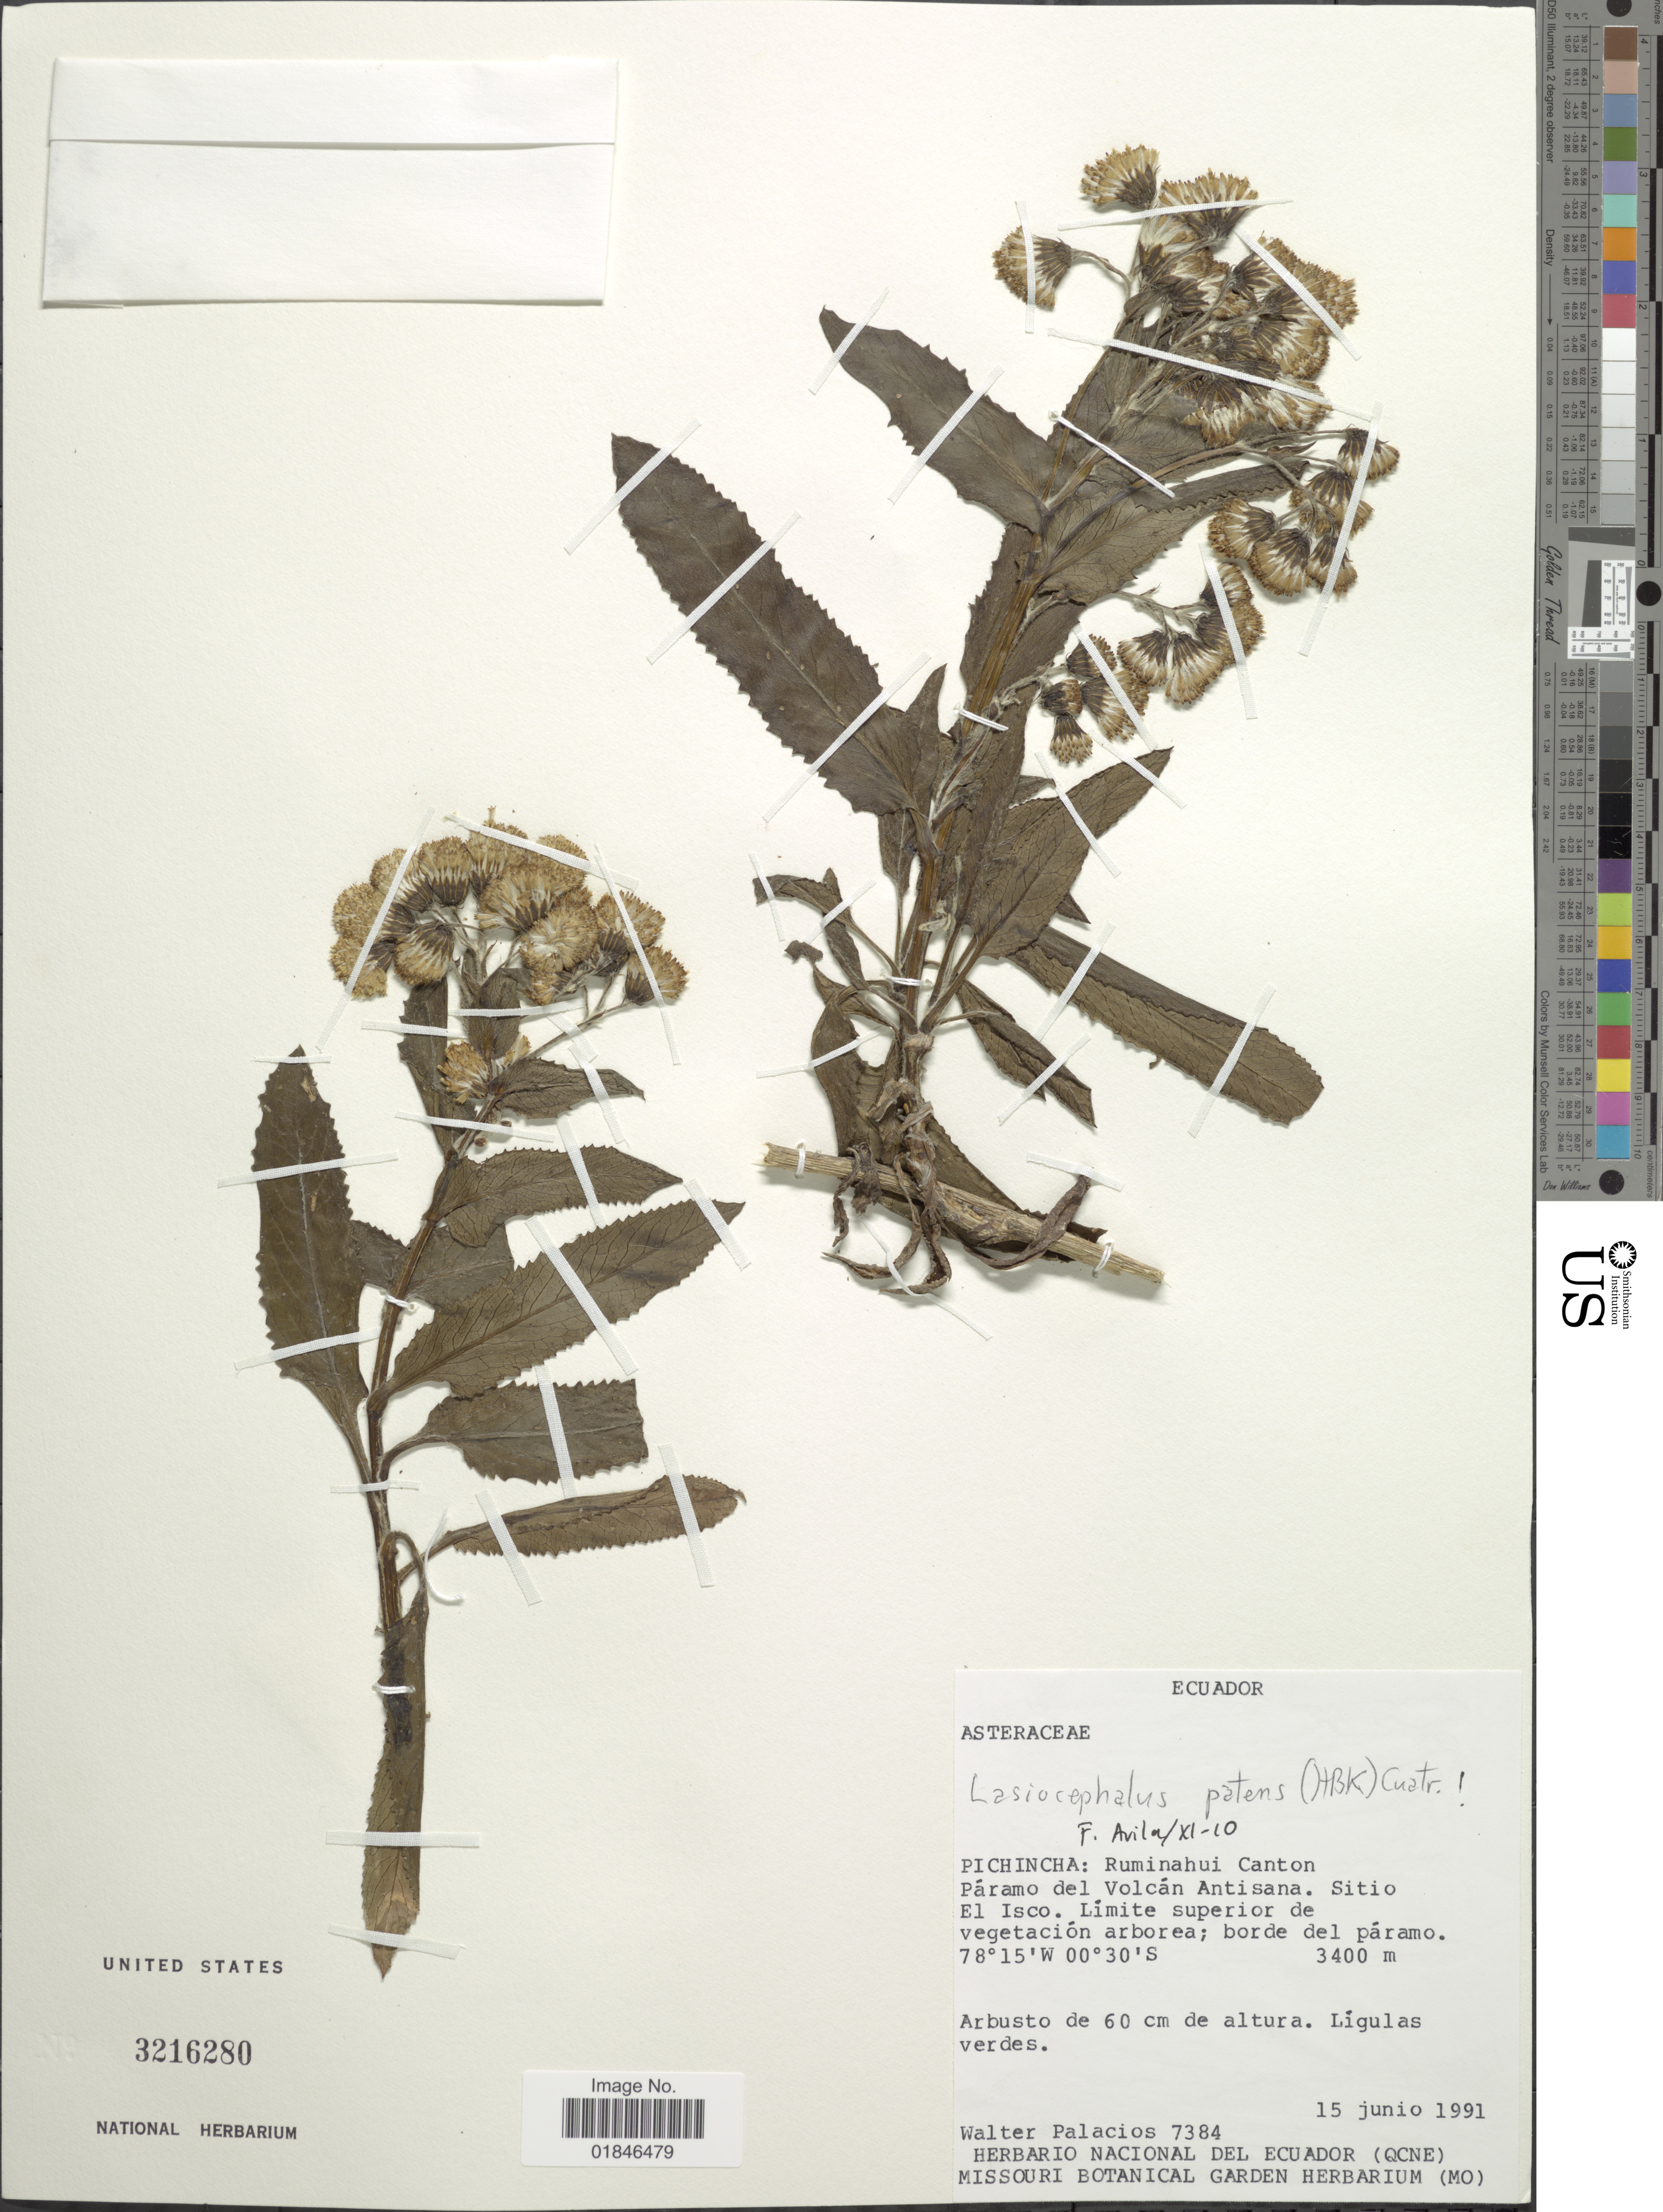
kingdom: Plantae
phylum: Tracheophyta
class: Magnoliopsida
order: Asterales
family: Asteraceae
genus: Senecio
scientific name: Senecio senecioides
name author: (Kunth) Kuntze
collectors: W. Palacios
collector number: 7384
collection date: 1991-06-15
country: Ecuador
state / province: Pichincha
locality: Ruminahui Canton, Páramo del Volcán Antisana. Sitio El Isco.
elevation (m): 3400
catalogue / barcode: US 3216280